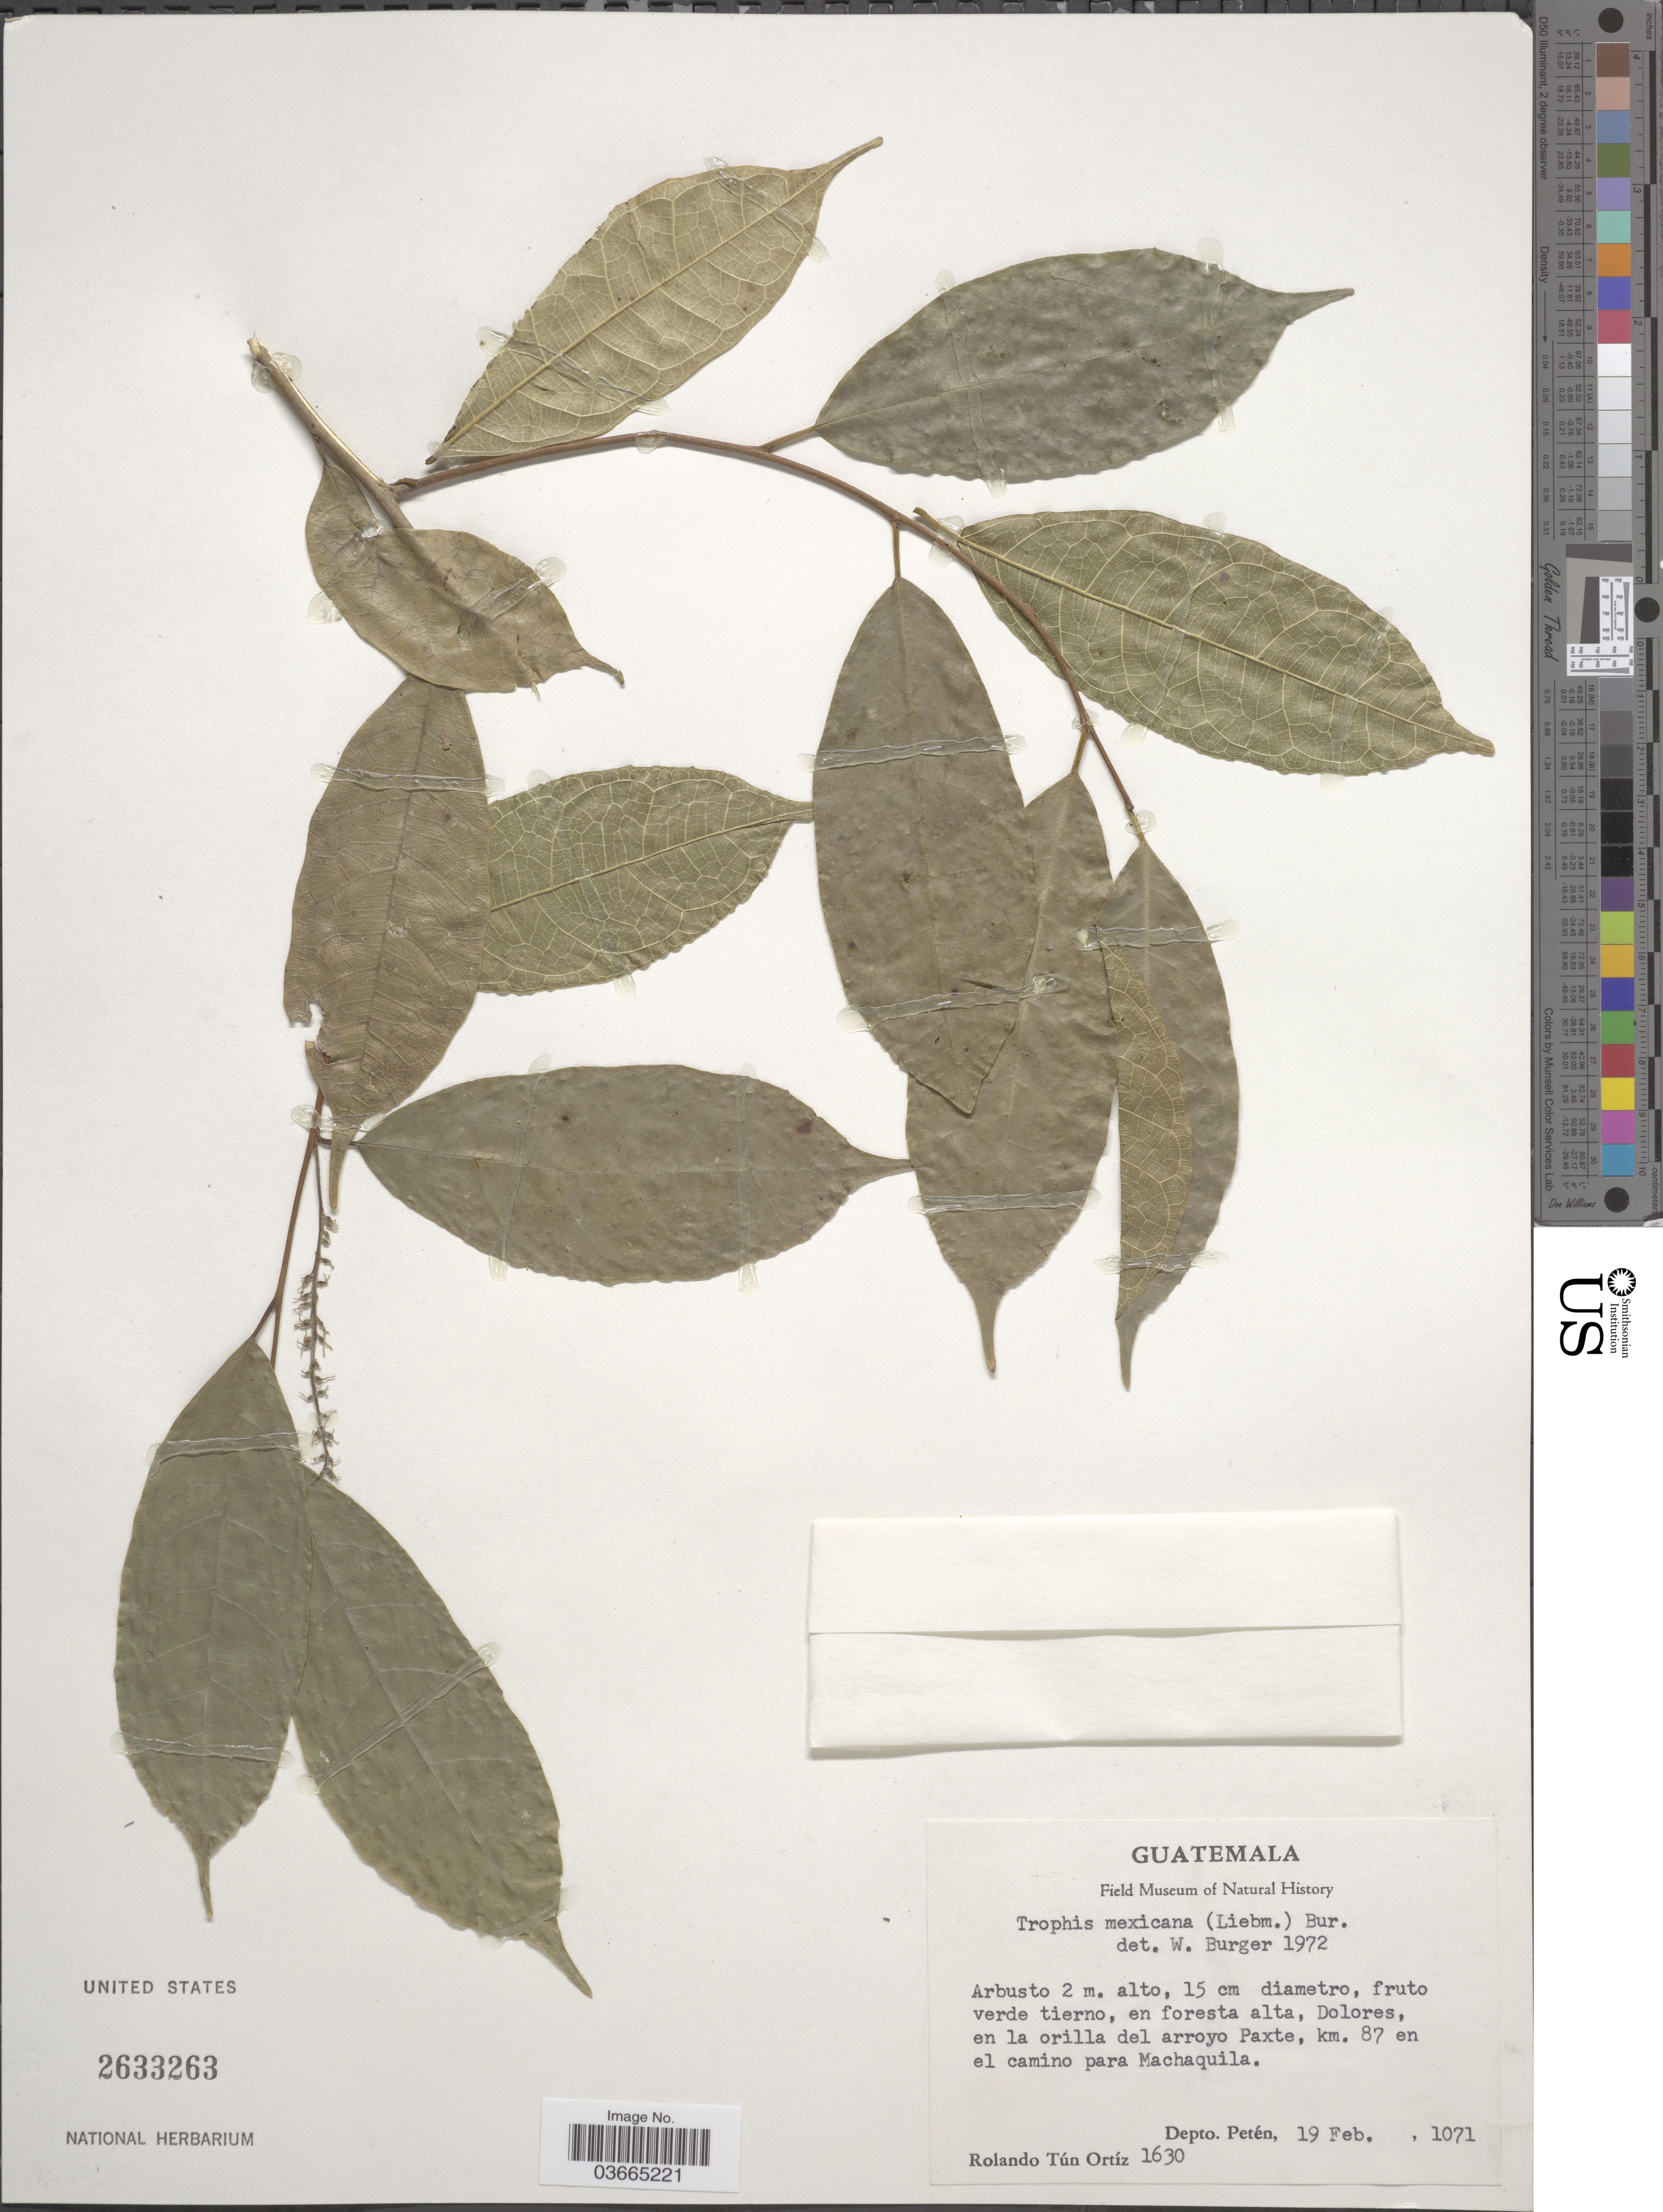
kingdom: Plantae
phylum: Tracheophyta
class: Magnoliopsida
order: Rosales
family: Moraceae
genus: Trophis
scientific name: Trophis mexicana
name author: (Liebm.) Bureau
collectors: R. T. Ortíz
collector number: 1630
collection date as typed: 19 Feb. 1071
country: Guatemala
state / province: El Peten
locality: En foresta alta, Dolores, en la orilla del arroyo Paxte, km. 87 en el camino para Machaquila. Depto. Petén.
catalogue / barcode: US 2633263